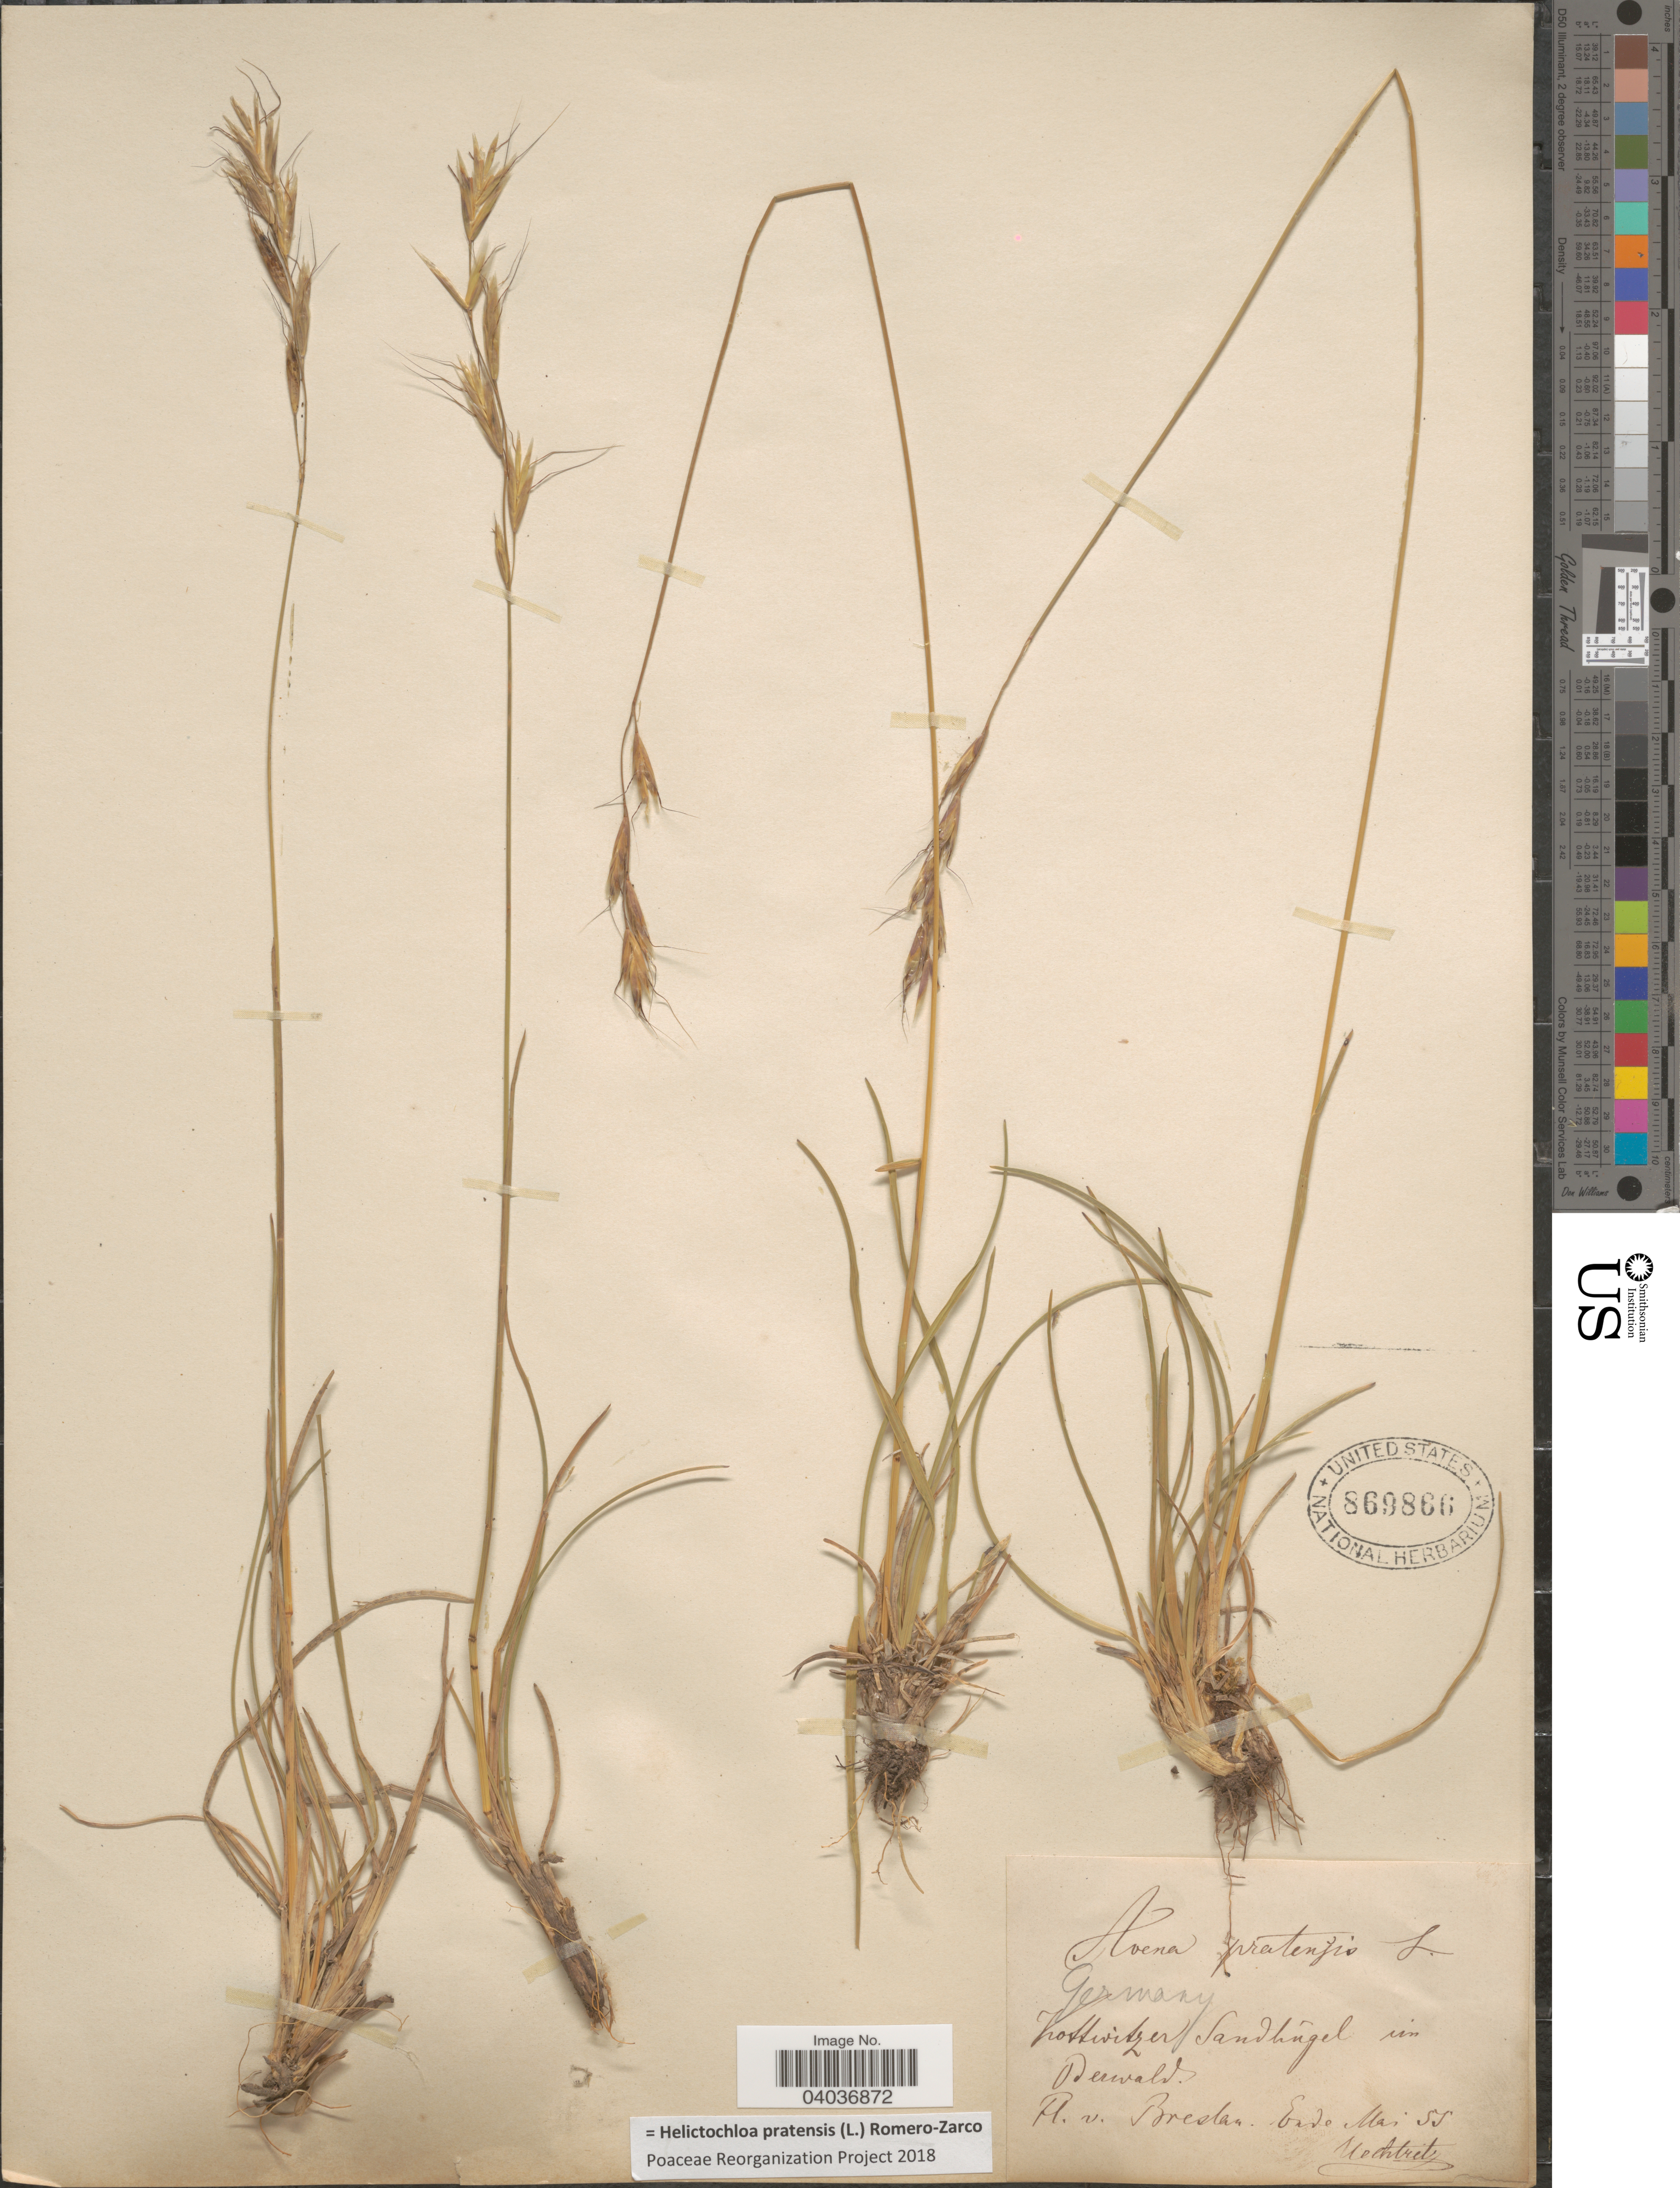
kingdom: Plantae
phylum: Tracheophyta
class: Liliopsida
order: Poales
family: Poaceae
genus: Helictochloa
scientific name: Helictochloa pratensis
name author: (L.) Romero-Zarco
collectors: Uechtritz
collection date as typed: Ende Mai 55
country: Germany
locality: Kottwitzer Sandhugel im Deuwald [interpreted].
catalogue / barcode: US 869866